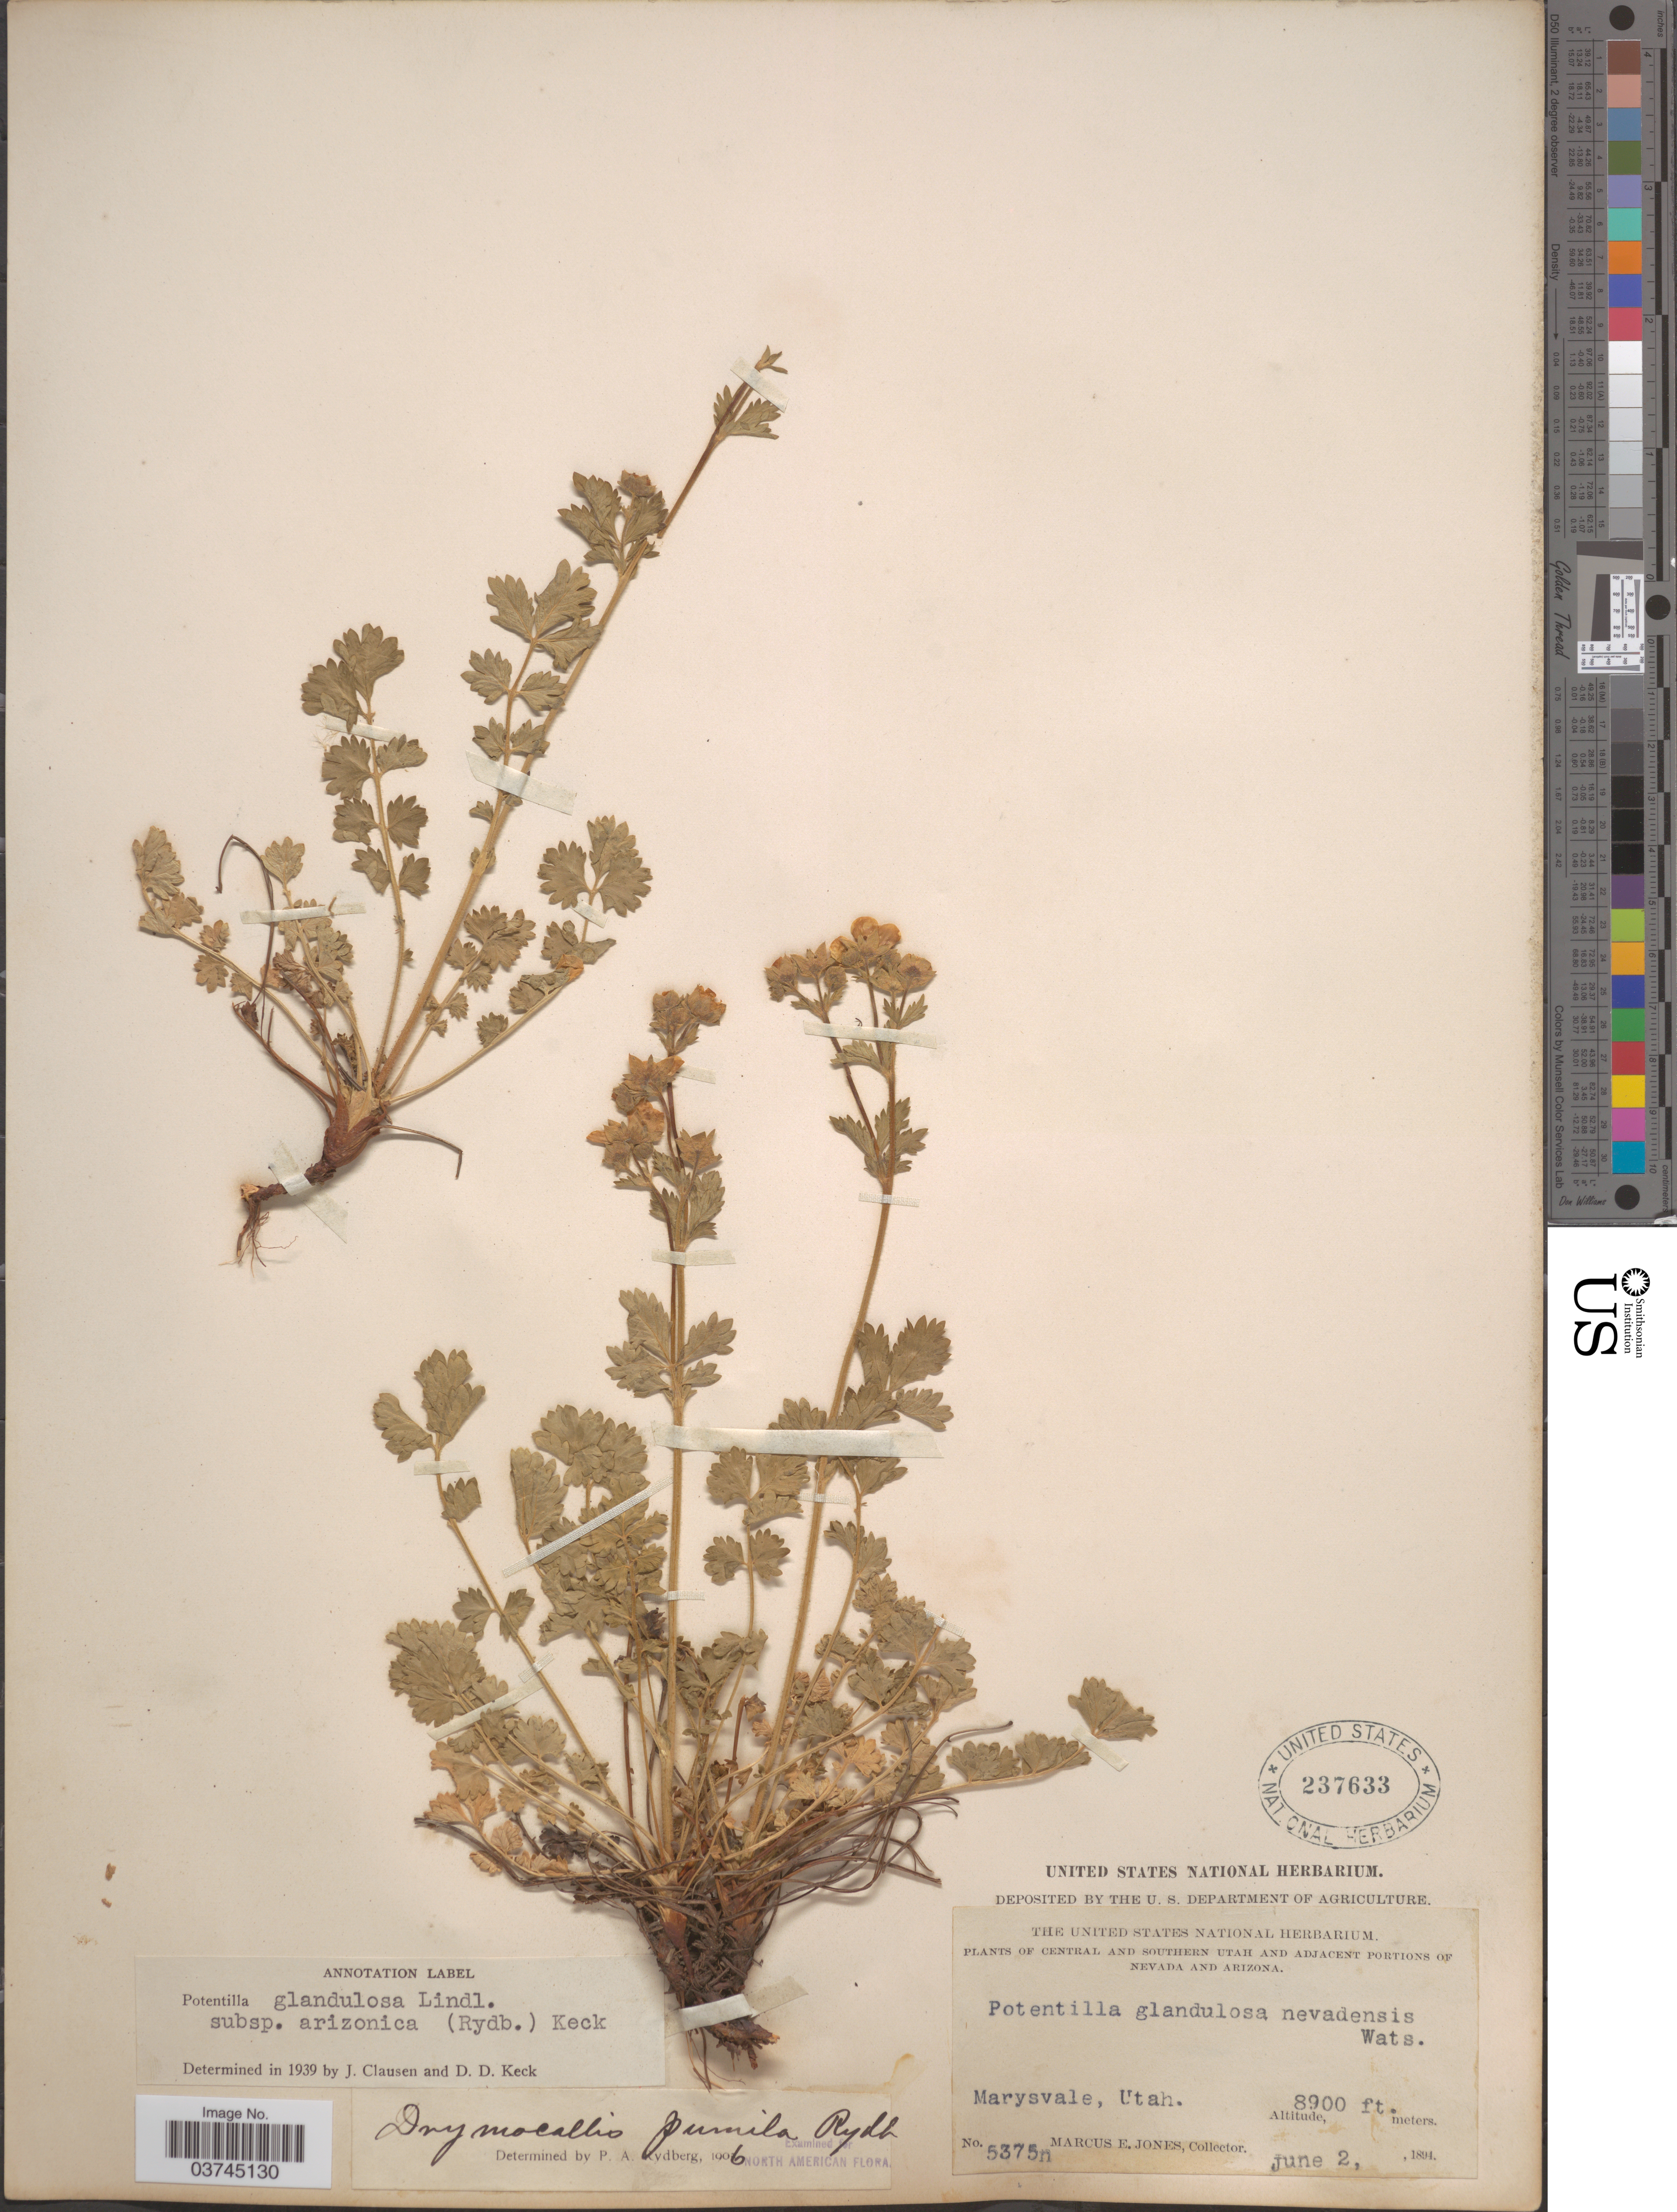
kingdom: Plantae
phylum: Tracheophyta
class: Magnoliopsida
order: Rosales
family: Rosaceae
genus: Drymocallis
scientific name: Drymocallis arizonica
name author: Rydb.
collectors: M. E. Jones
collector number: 5375n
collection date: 1894-06-02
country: United States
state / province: Utah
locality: Central and Southern Utah. Marysvale.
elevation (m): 2713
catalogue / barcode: US 237633